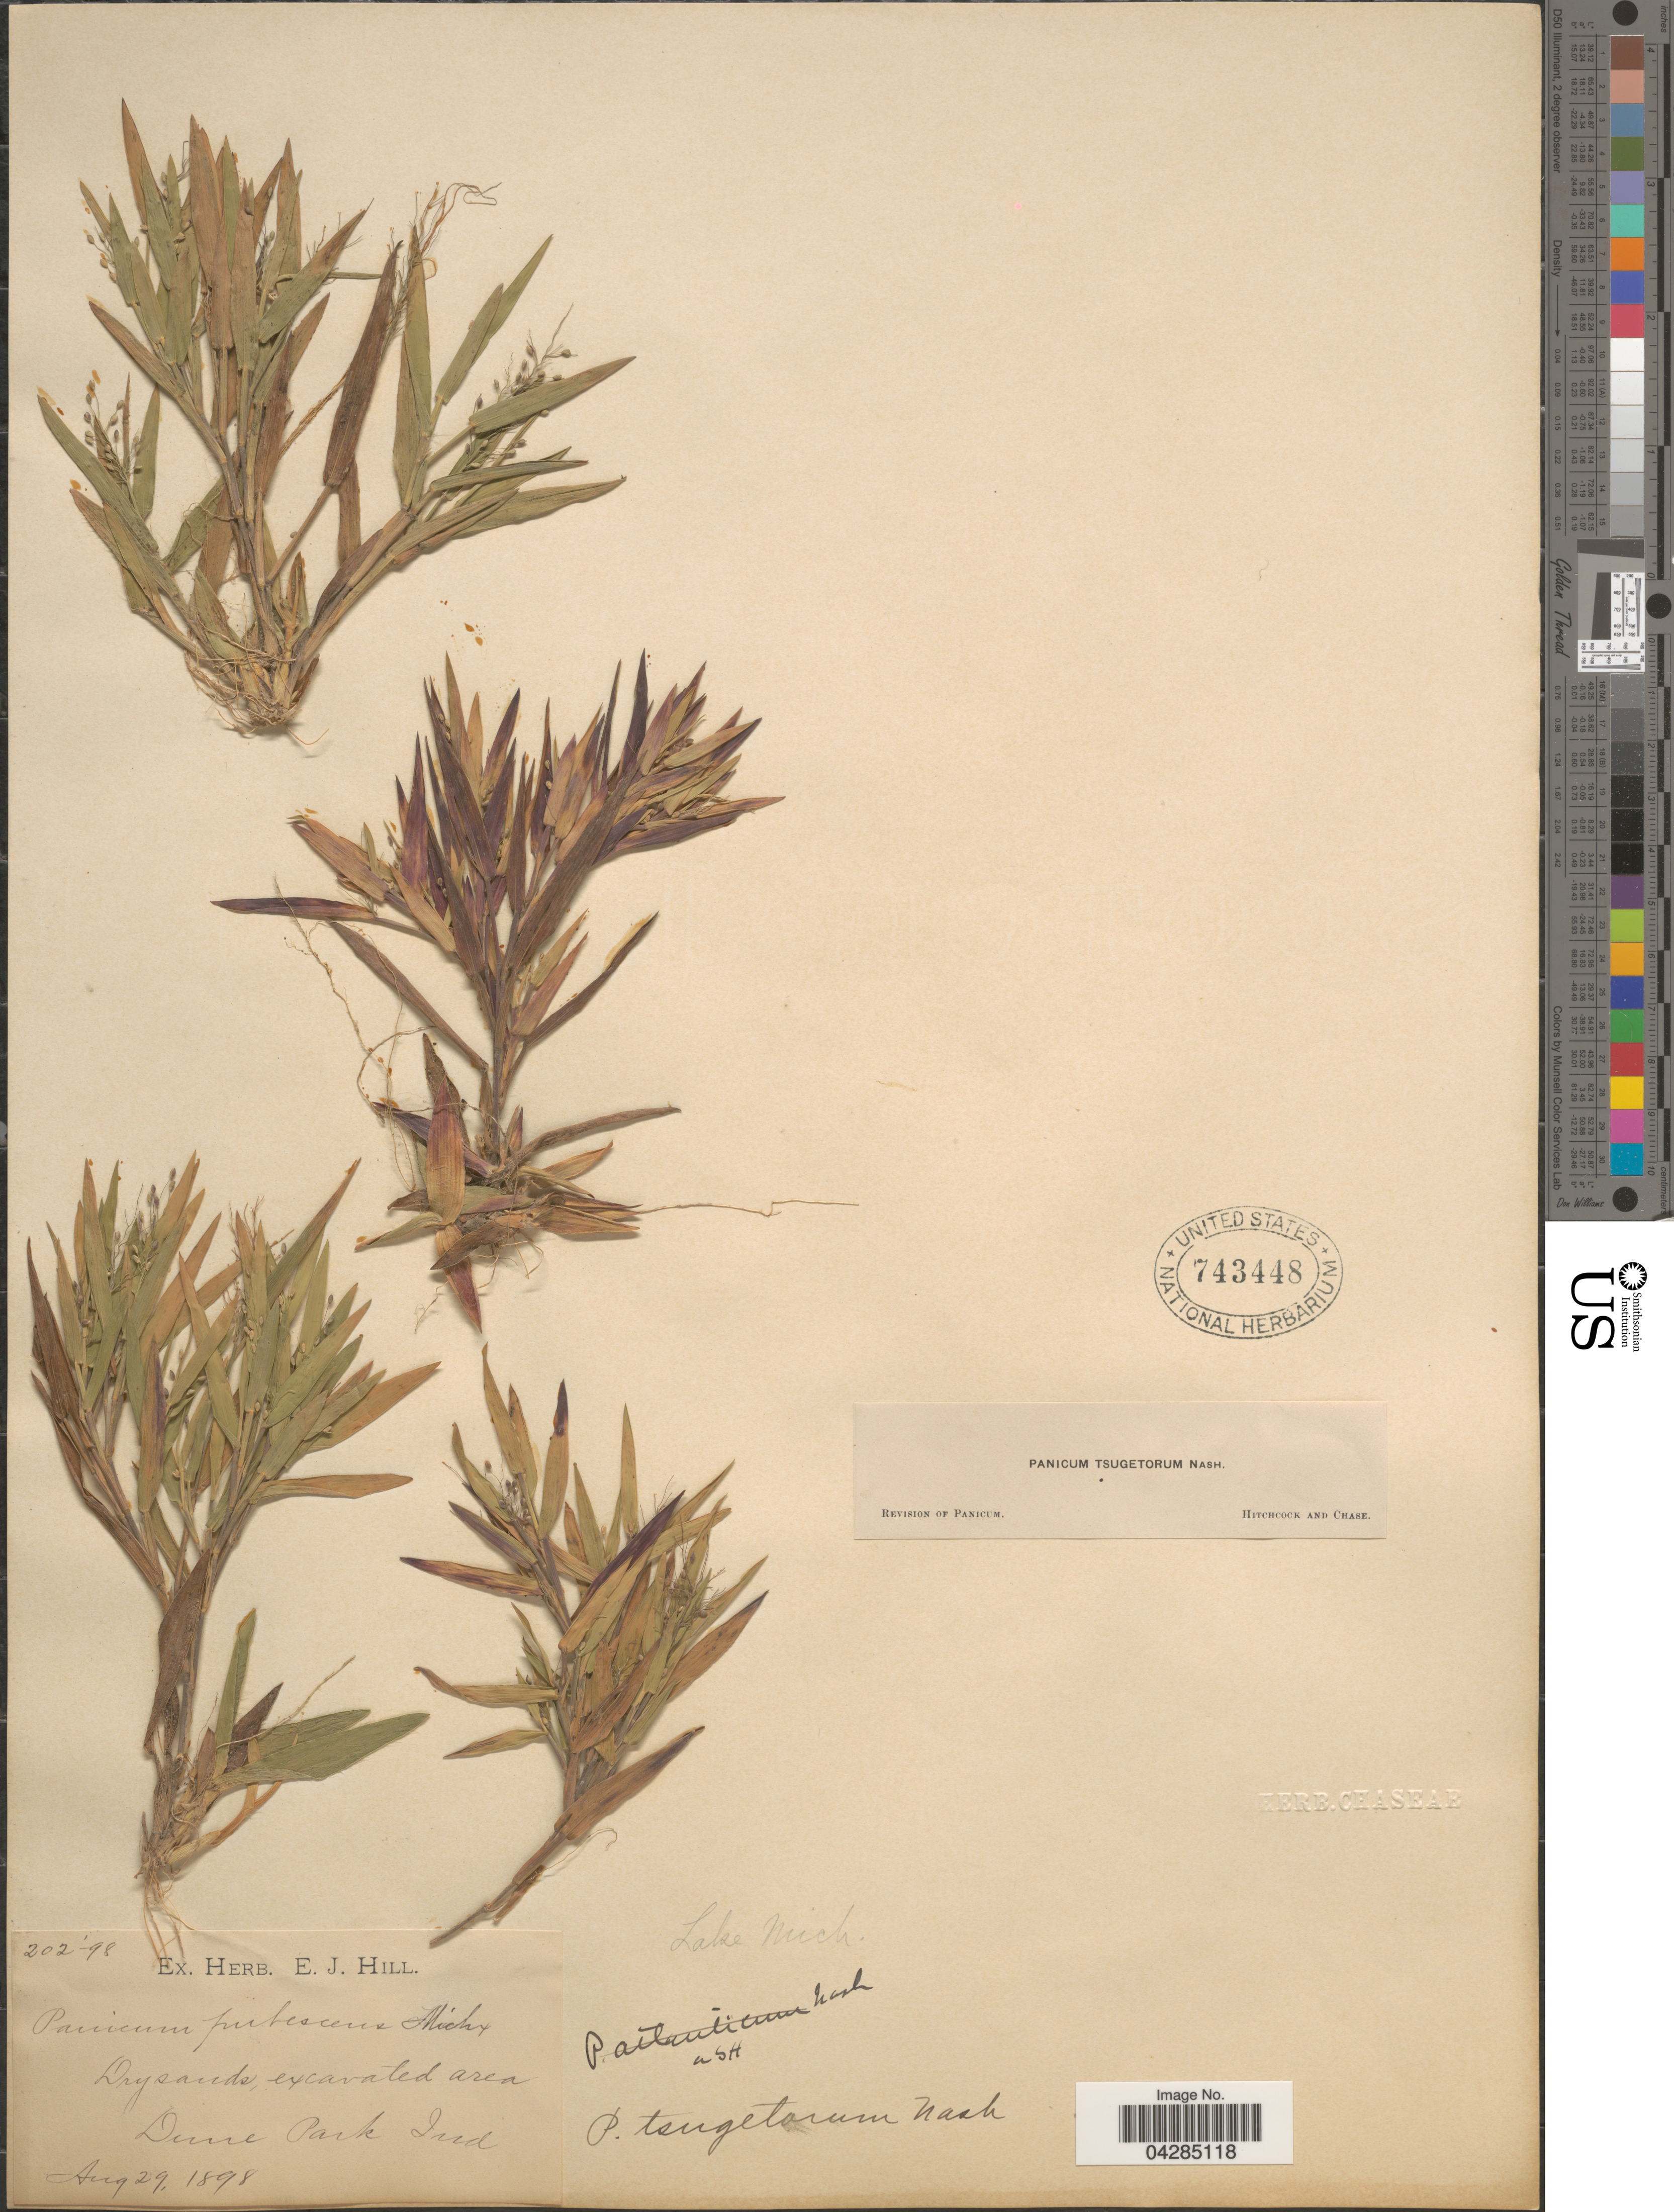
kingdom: Plantae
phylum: Tracheophyta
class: Liliopsida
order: Poales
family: Poaceae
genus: Dichanthelium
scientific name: Dichanthelium portoricense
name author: (Desv. ex Ham.) B.F. Hansen & Wunderlin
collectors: Ex herb. E. J. Hill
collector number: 202-98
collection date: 1898-08-29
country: United States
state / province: Indiana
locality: Dune Park. Lake Mich.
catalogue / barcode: US 743448